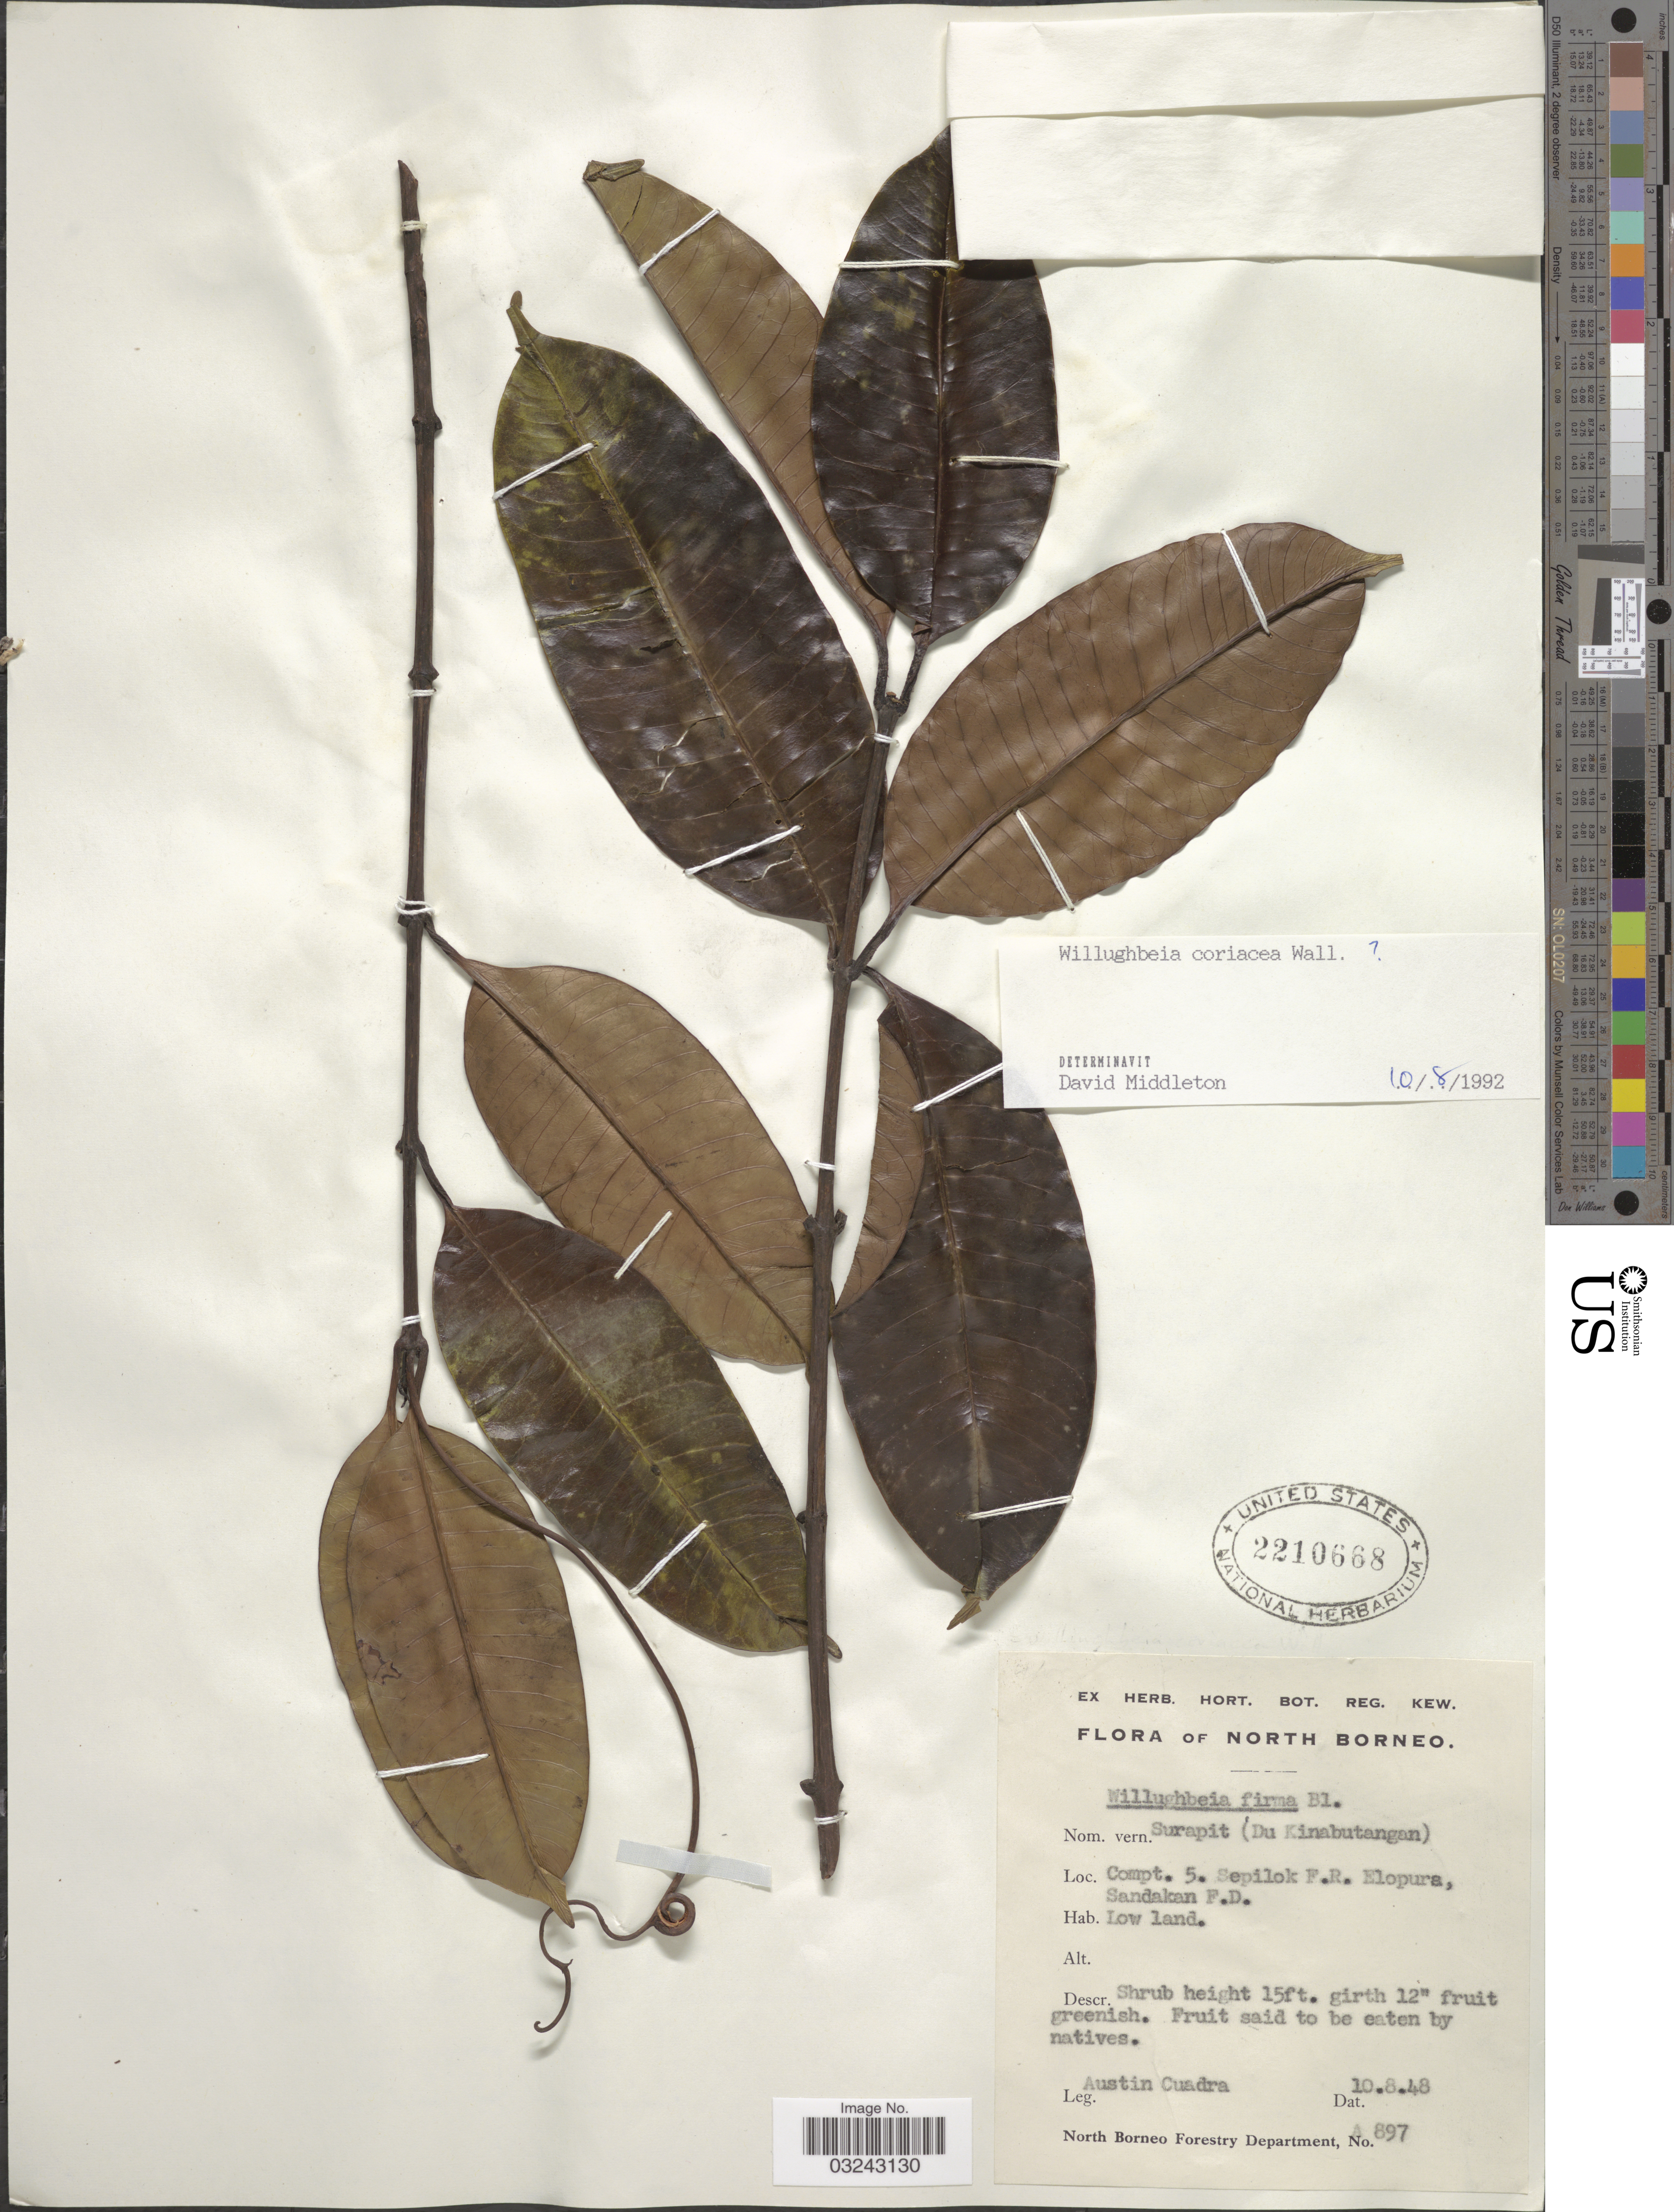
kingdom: Plantae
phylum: Tracheophyta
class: Magnoliopsida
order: Gentianales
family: Apocynaceae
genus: Willughbeia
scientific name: Willughbeia coriacea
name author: Wall.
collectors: A. Cuadra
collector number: A897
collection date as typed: Transcribed d/m/y: 10/8/48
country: Malaysia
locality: North Borneo, Compt. 5. Sepilok F.R. Elopura, Sandakan F.D.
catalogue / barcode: US 2210668